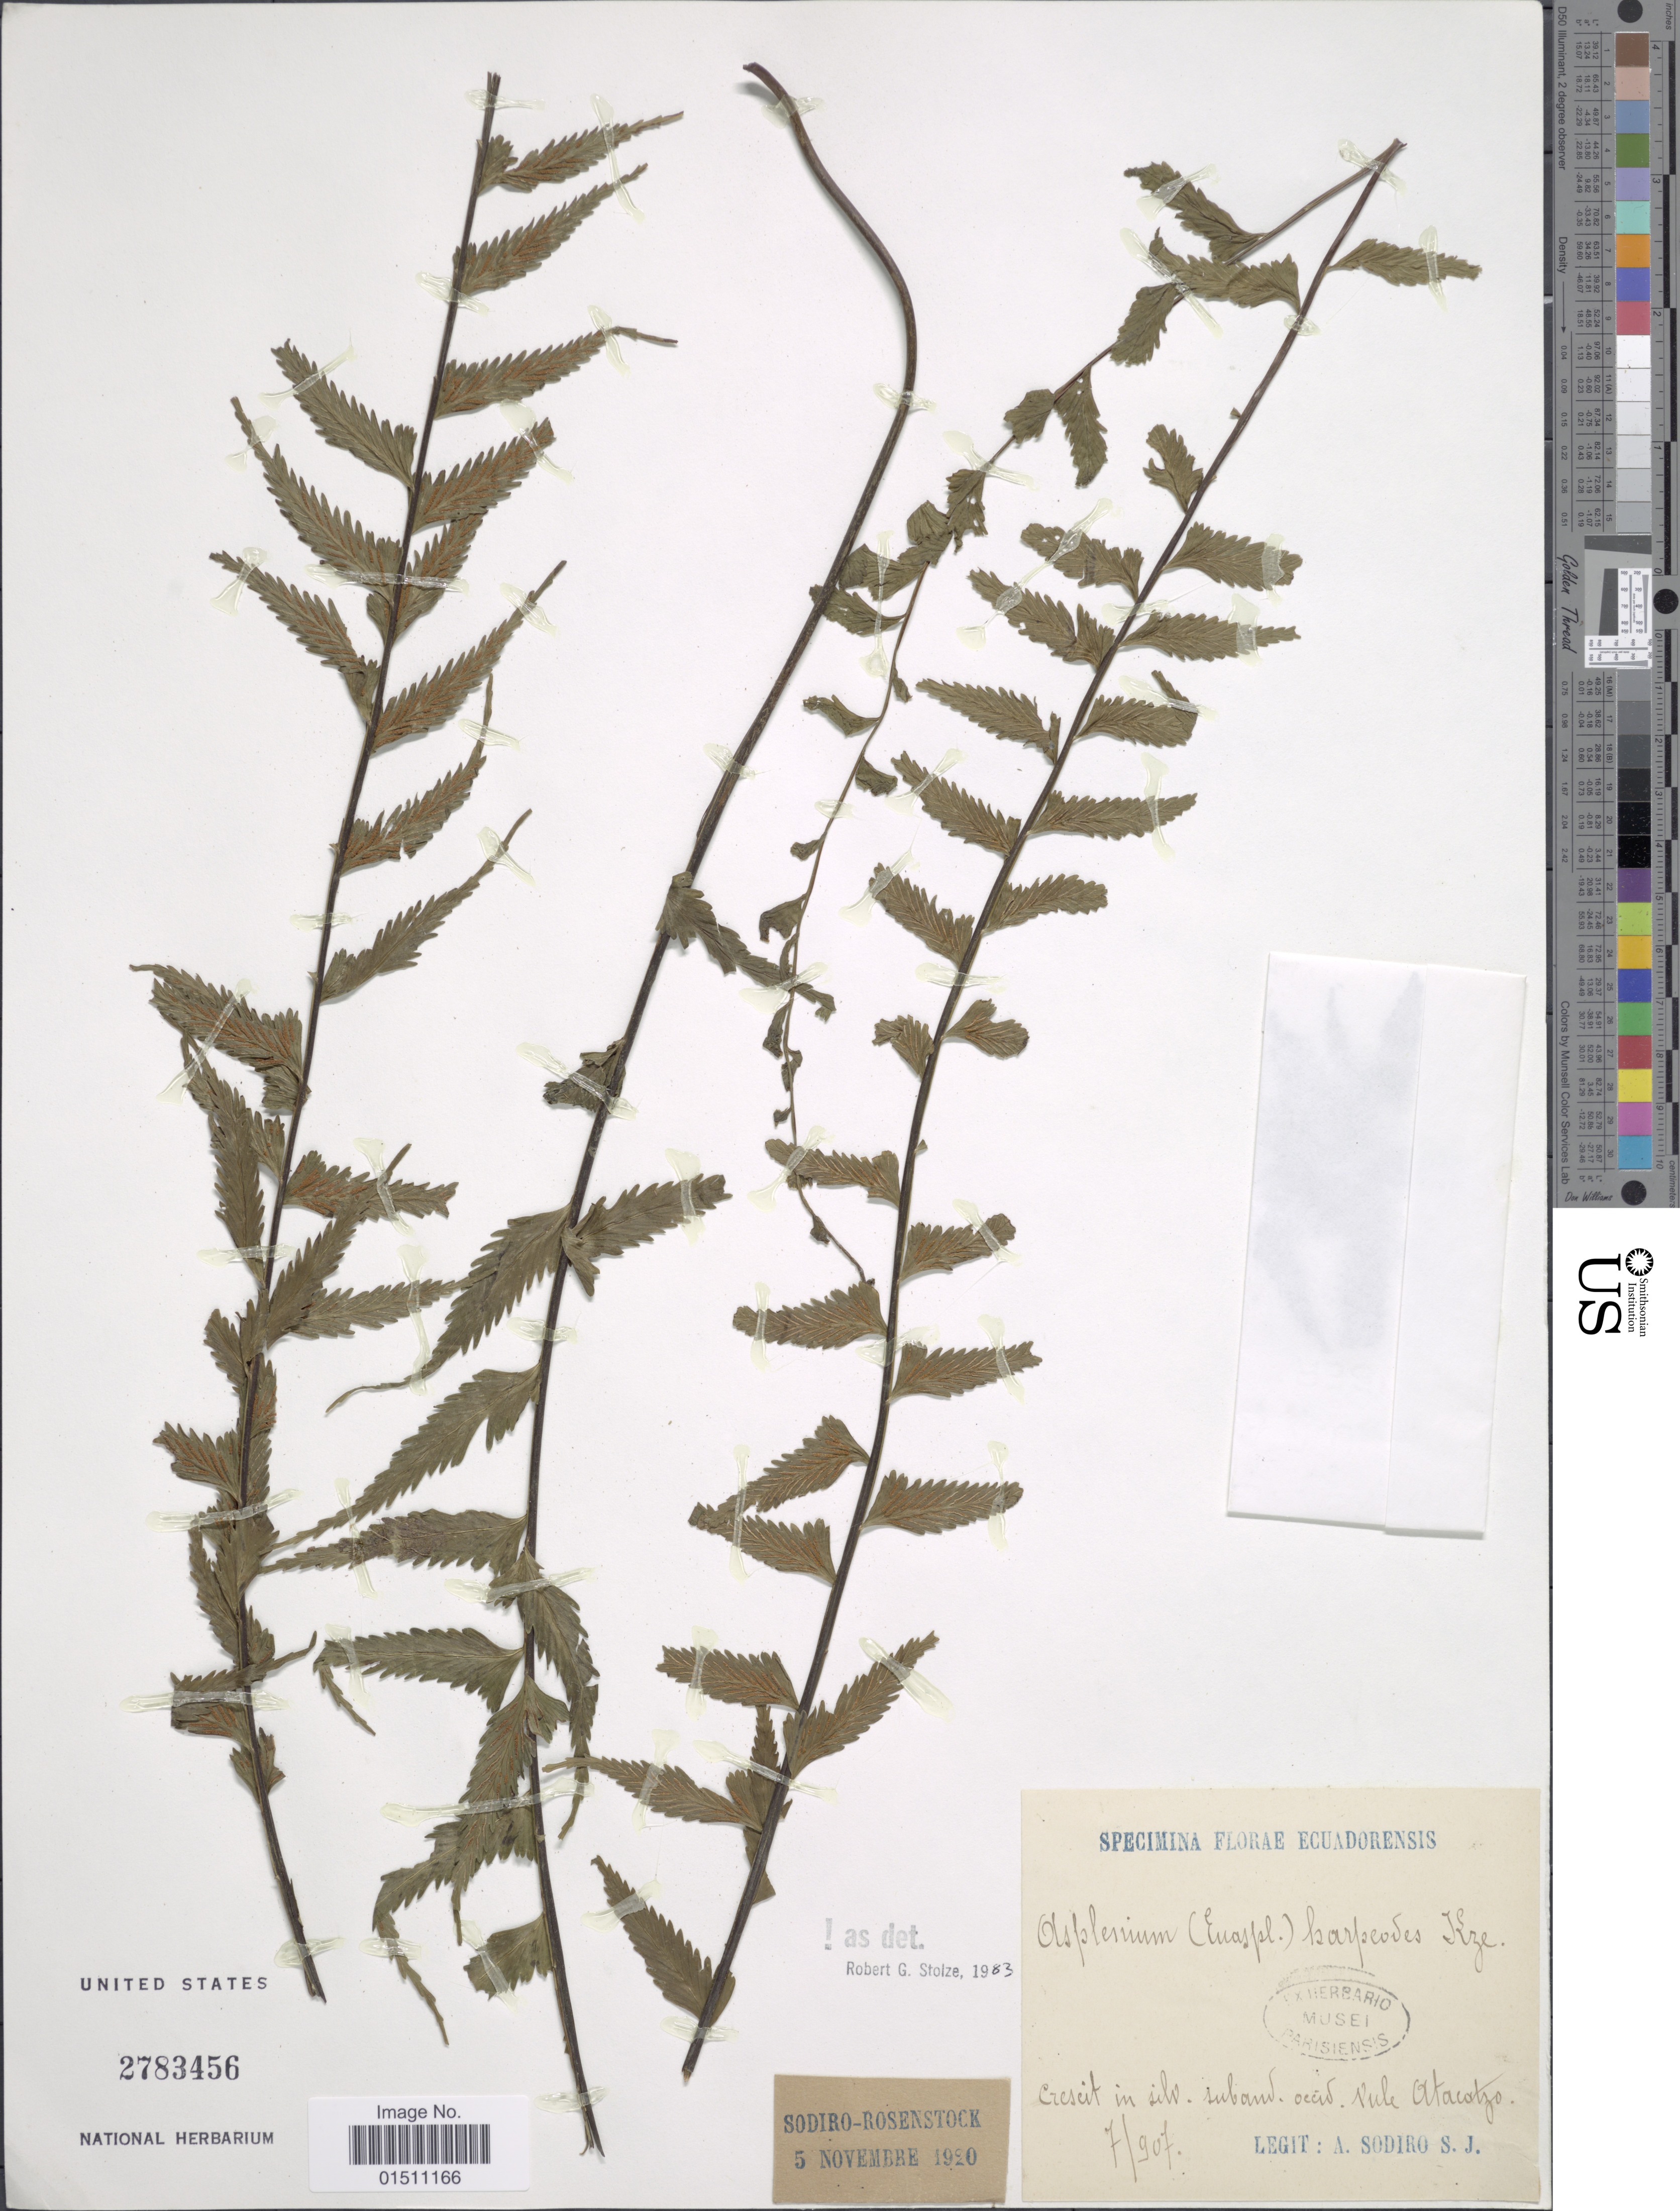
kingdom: Plantae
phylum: Tracheophyta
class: Polypodiopsida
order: Polypodiales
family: Aspleniaceae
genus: Asplenium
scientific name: Asplenium harpeodes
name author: Kunze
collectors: A. Sodiro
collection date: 1907-07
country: Ecuador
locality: Ecuadorensis, Crescit. in sylvis suband, occid. Vule Atacatzo.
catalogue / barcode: US 2783456